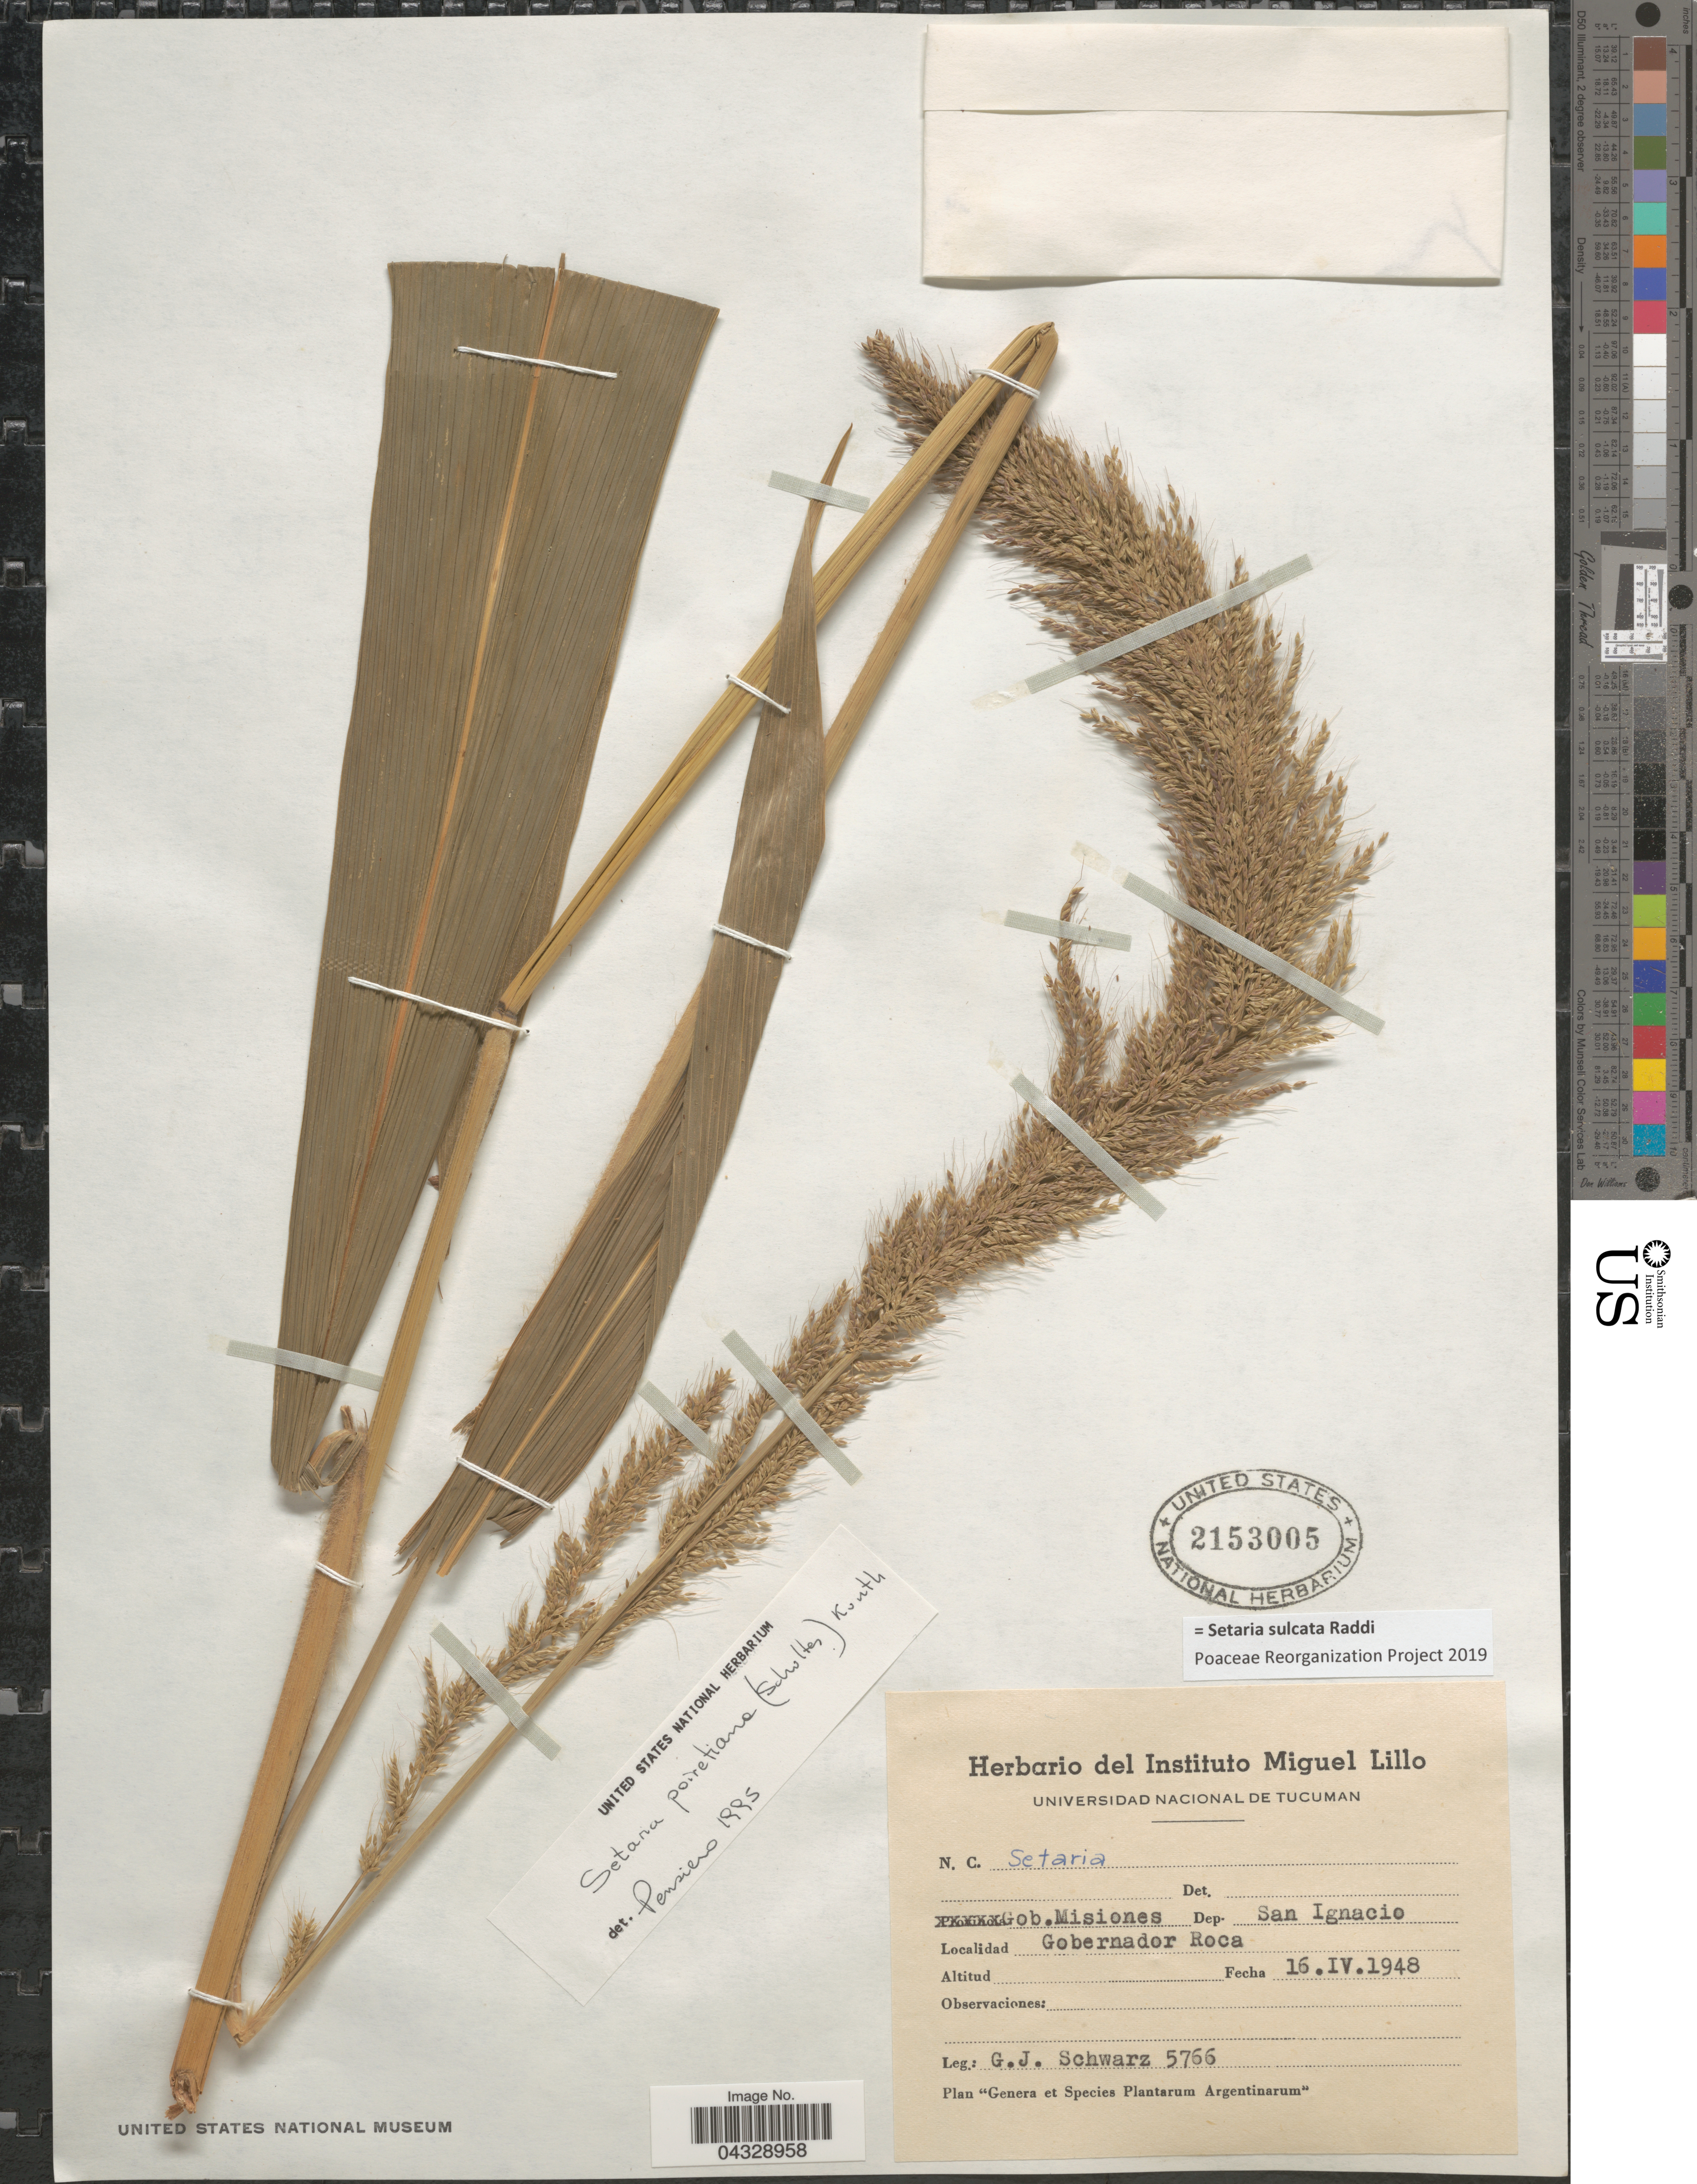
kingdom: Plantae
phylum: Tracheophyta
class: Liliopsida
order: Poales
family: Poaceae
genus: Setaria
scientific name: Setaria sulcata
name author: Raddi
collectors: G. J. Schwarz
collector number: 5766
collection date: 1948-04-16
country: Argentina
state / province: Misiones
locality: Gob. Misiones. Dep. San Ignacio. Gobernador Roca.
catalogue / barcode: US 2153005